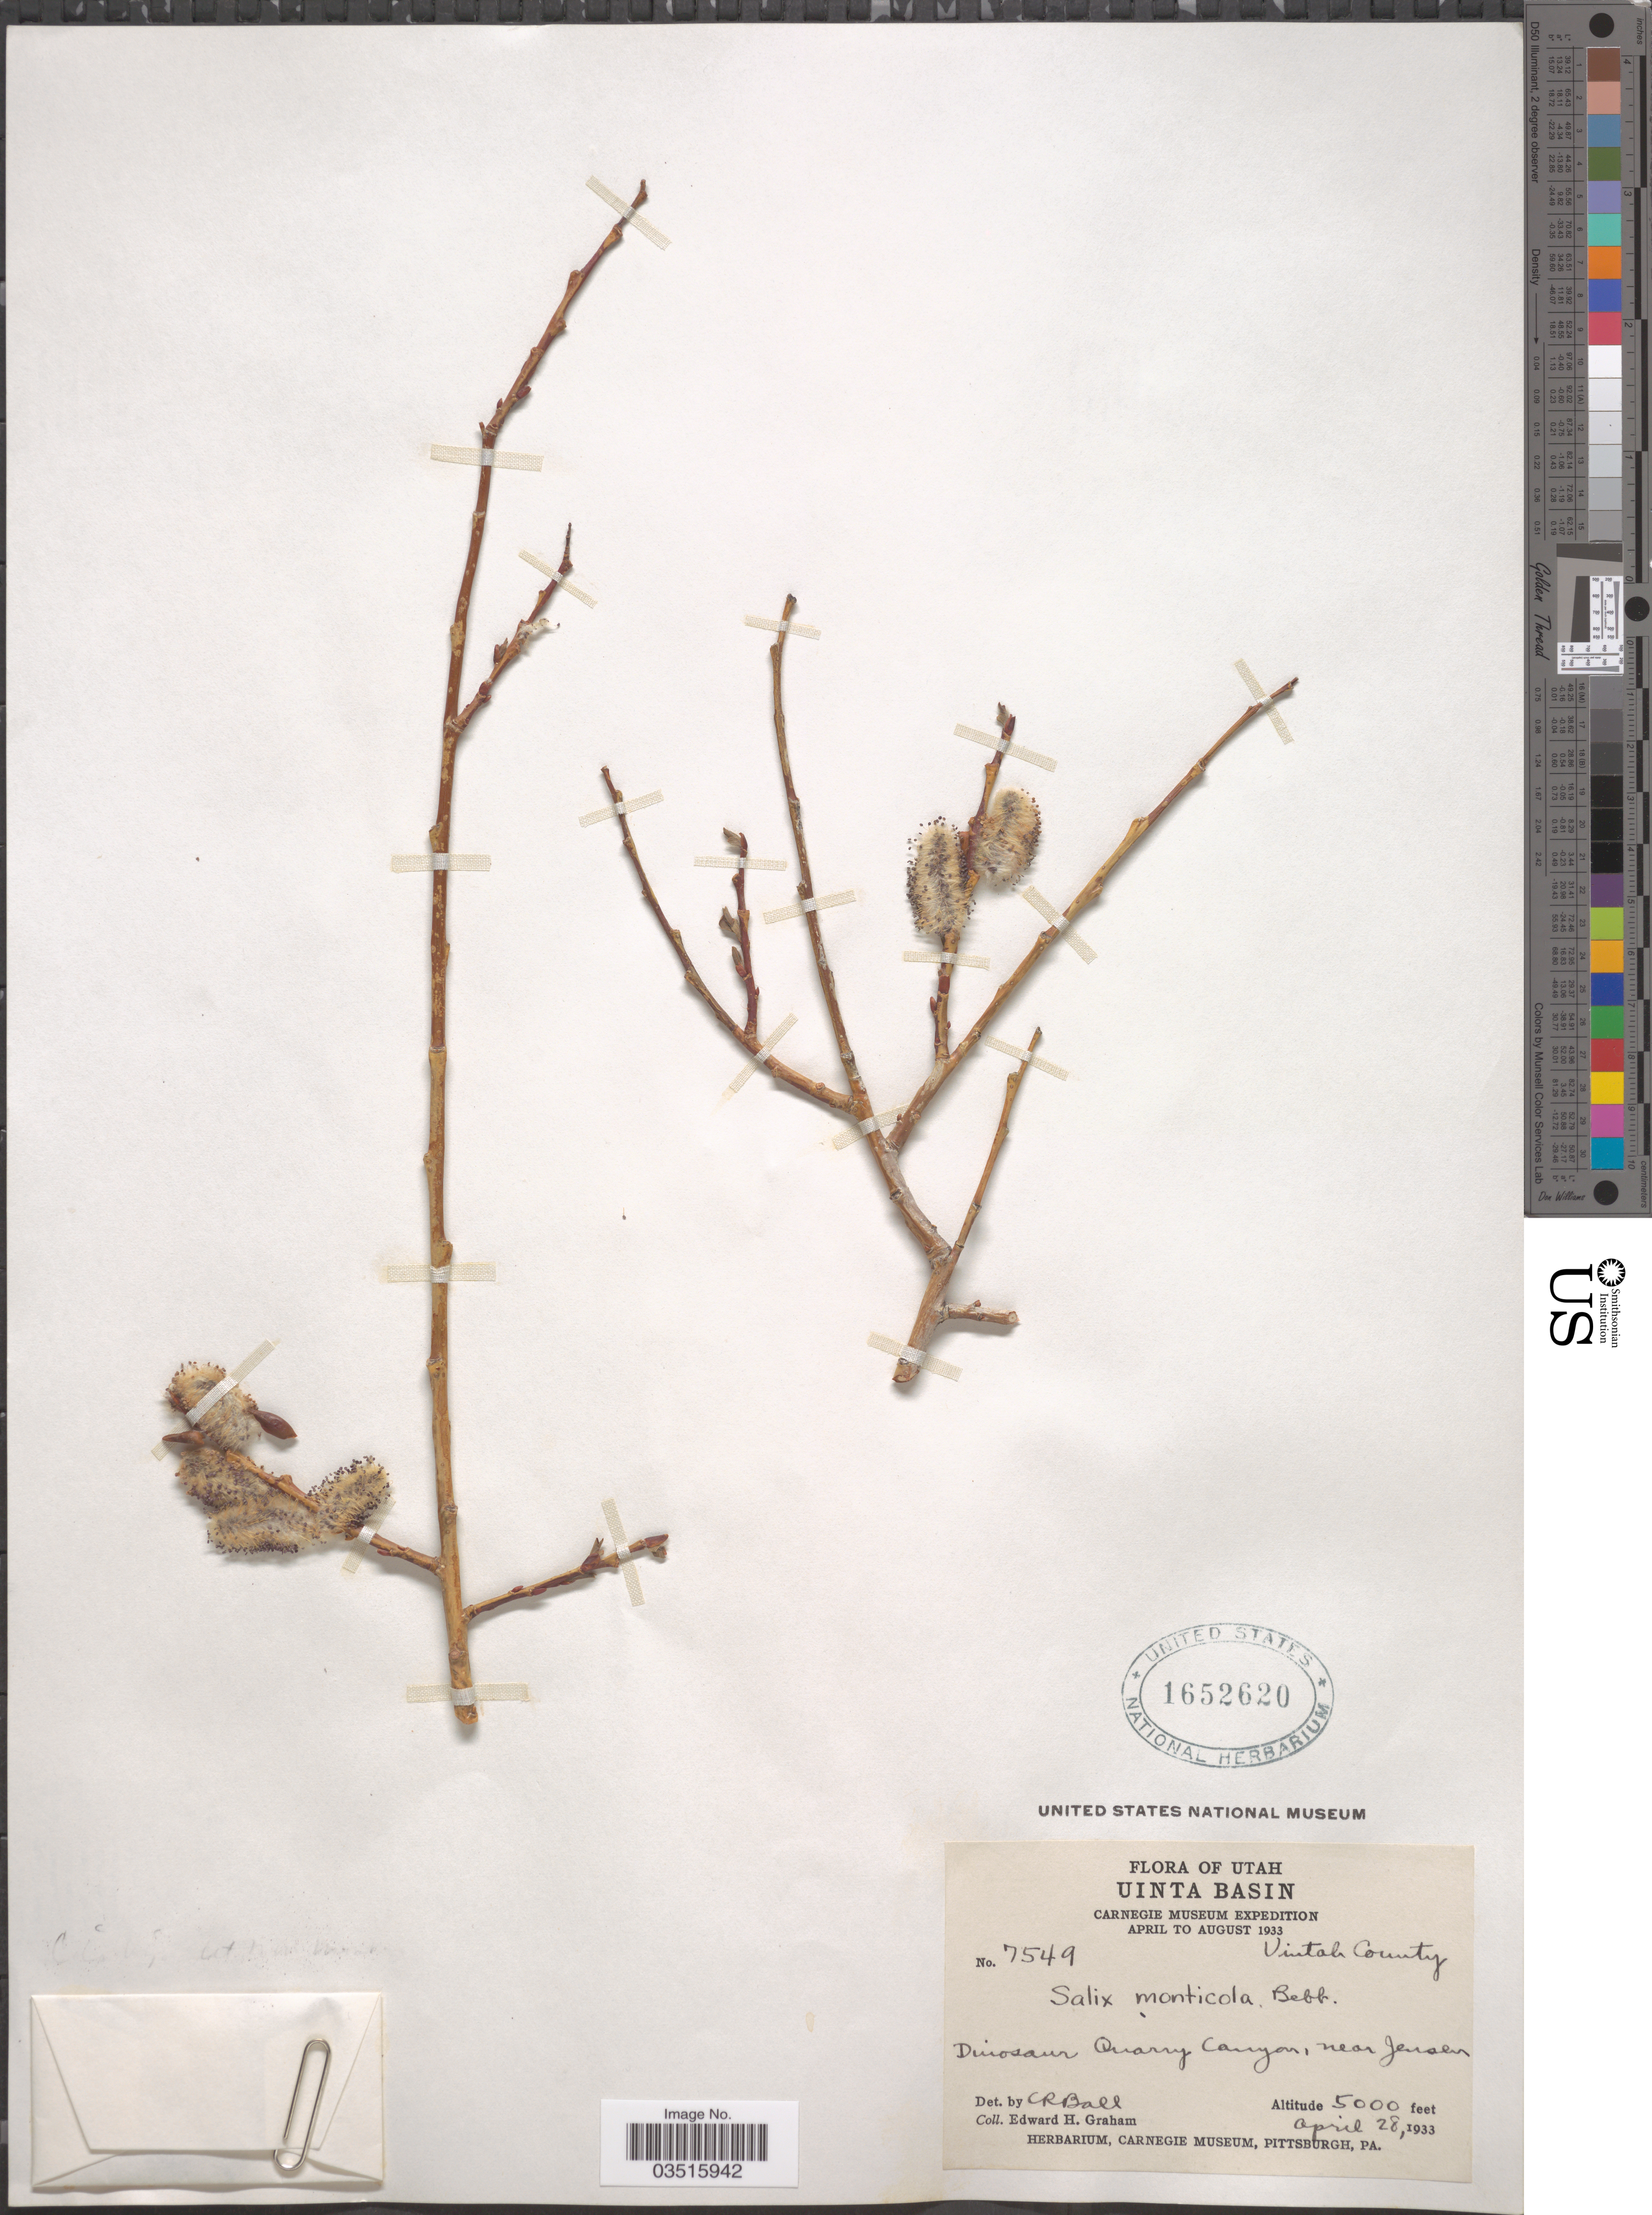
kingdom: Plantae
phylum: Tracheophyta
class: Magnoliopsida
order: Malpighiales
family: Salicaceae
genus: Salix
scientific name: Salix monticola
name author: Bebb.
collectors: E. H. Graham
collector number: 7549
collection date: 1933-04-28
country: United States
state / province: Utah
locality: Uinta Basin. Uintah County. Dinosaur Quarry Canyon, near Jensen.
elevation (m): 1524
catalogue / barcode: US 1652620